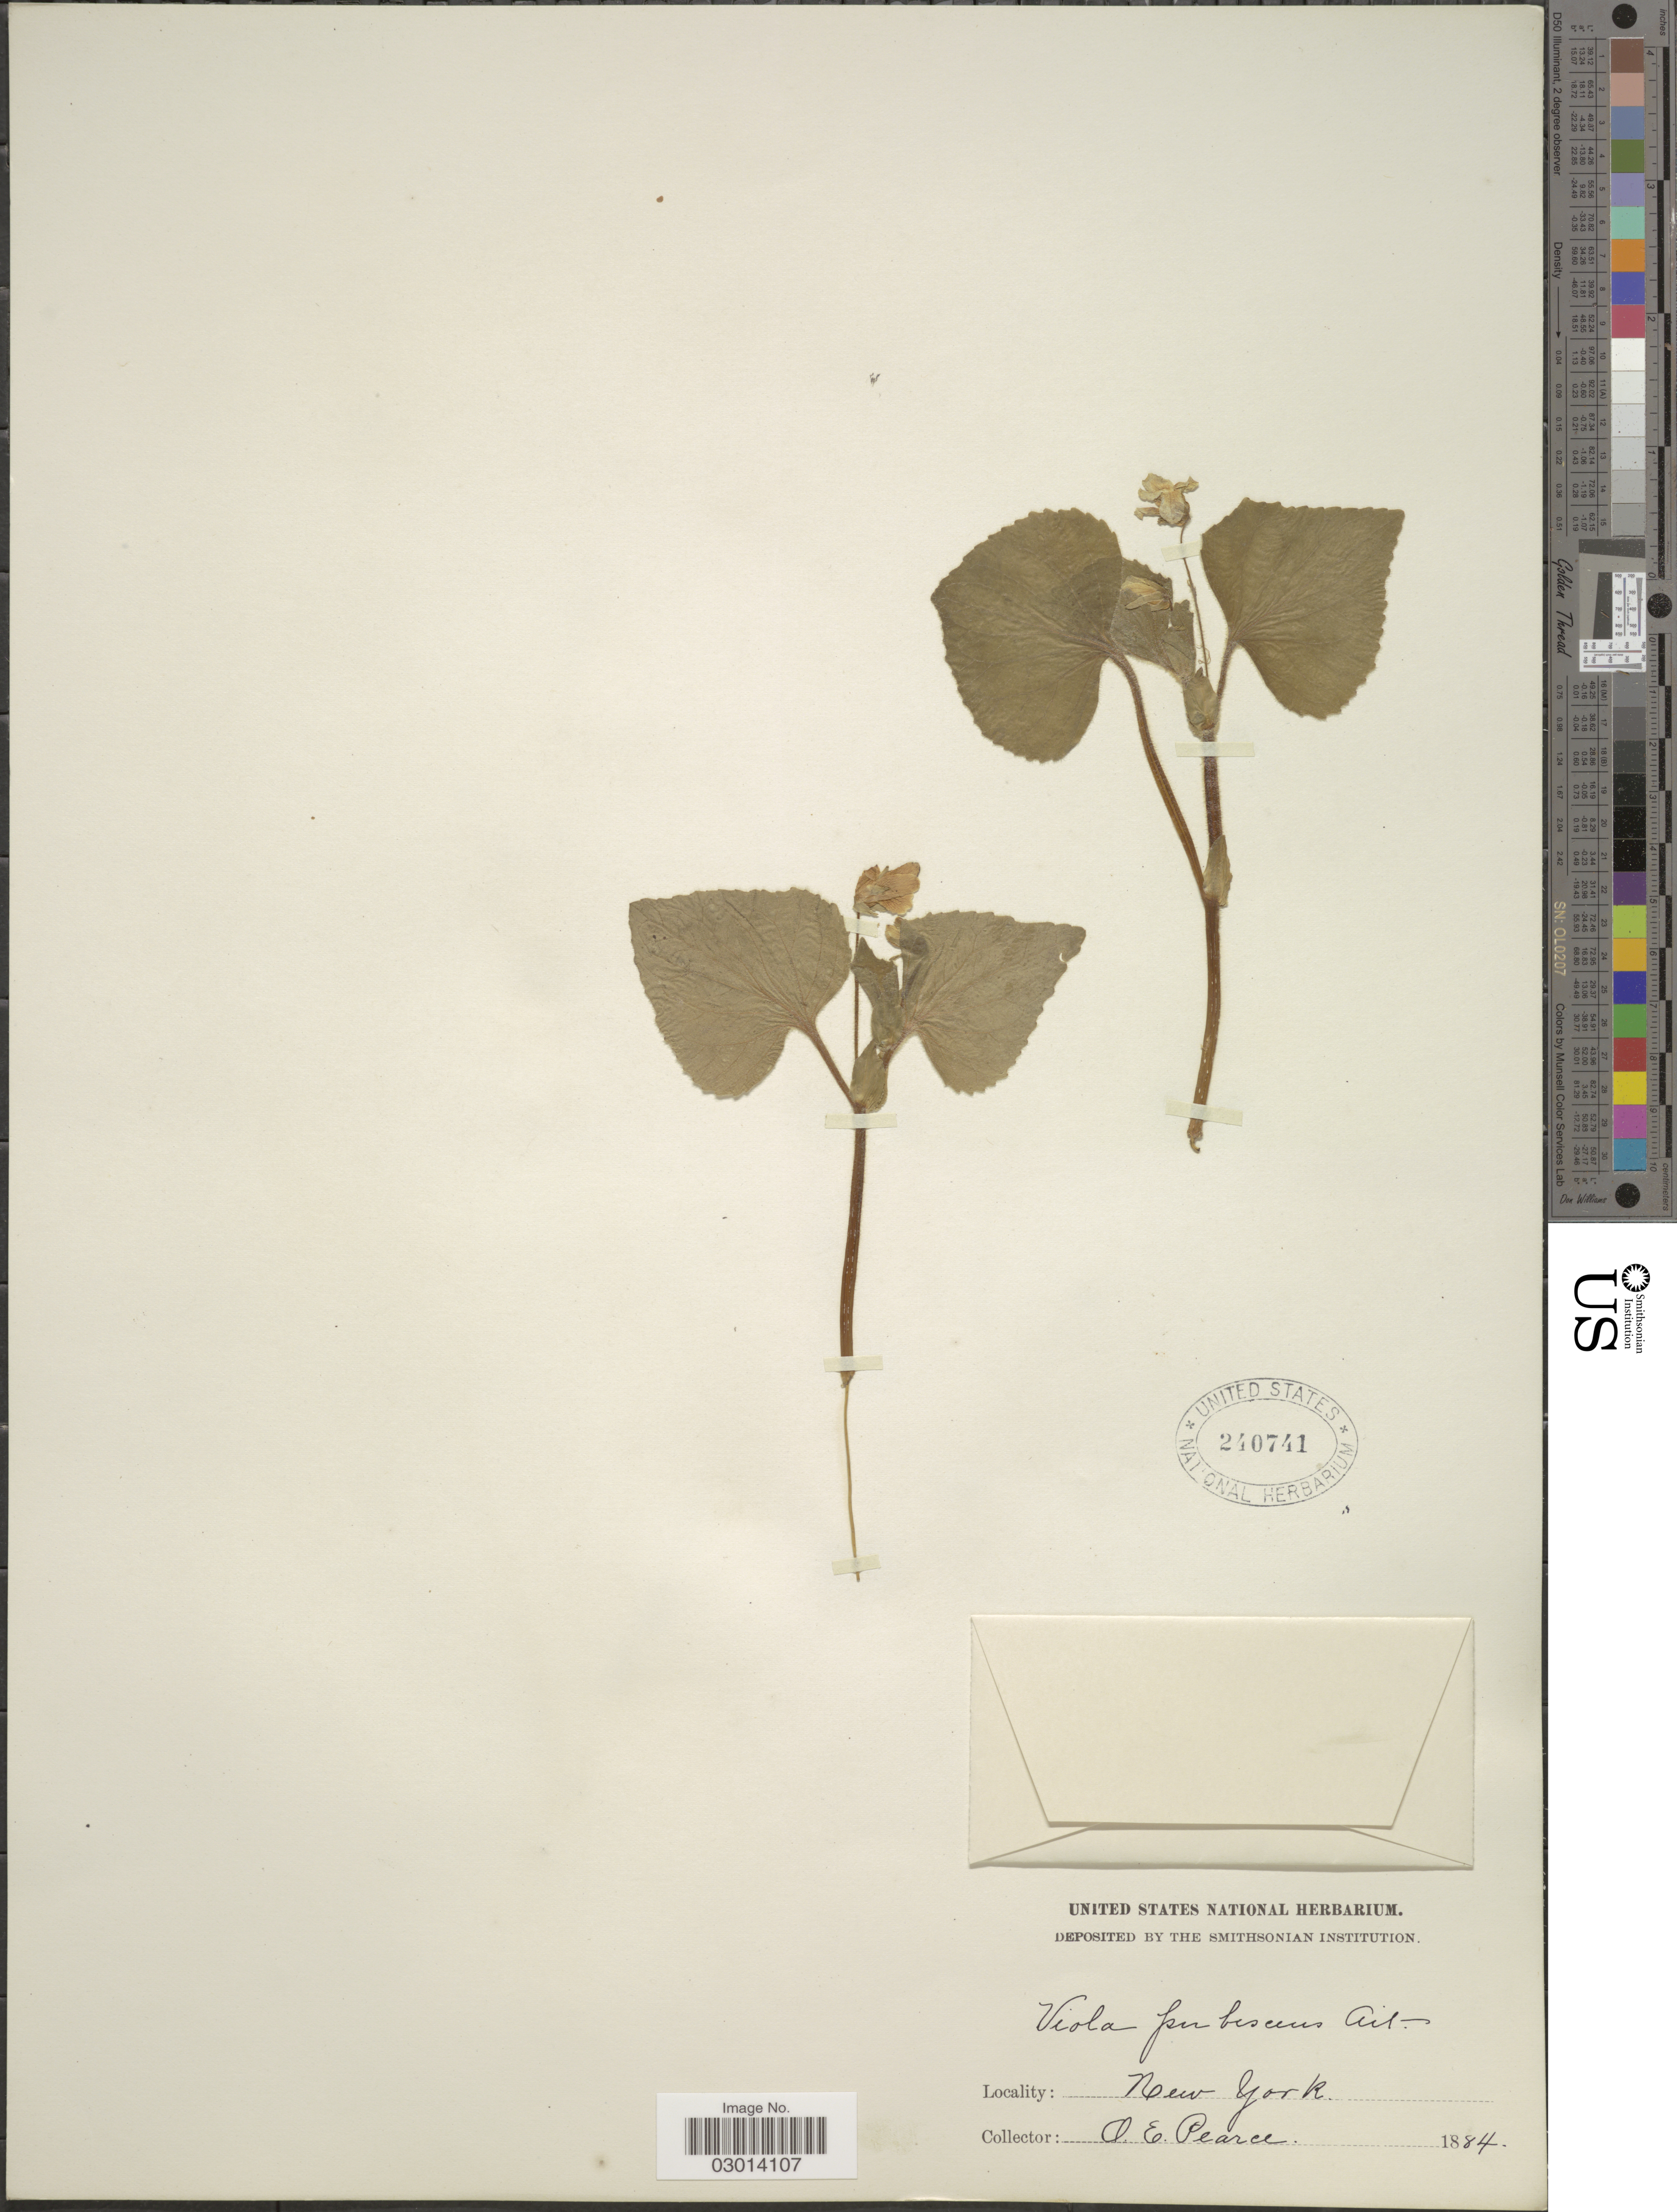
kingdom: Plantae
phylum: Tracheophyta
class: Magnoliopsida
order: Malpighiales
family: Violaceae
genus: Viola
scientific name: Viola pubescens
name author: Aiton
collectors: O. E. Pearce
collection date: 1884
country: United States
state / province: New York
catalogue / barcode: US 240741